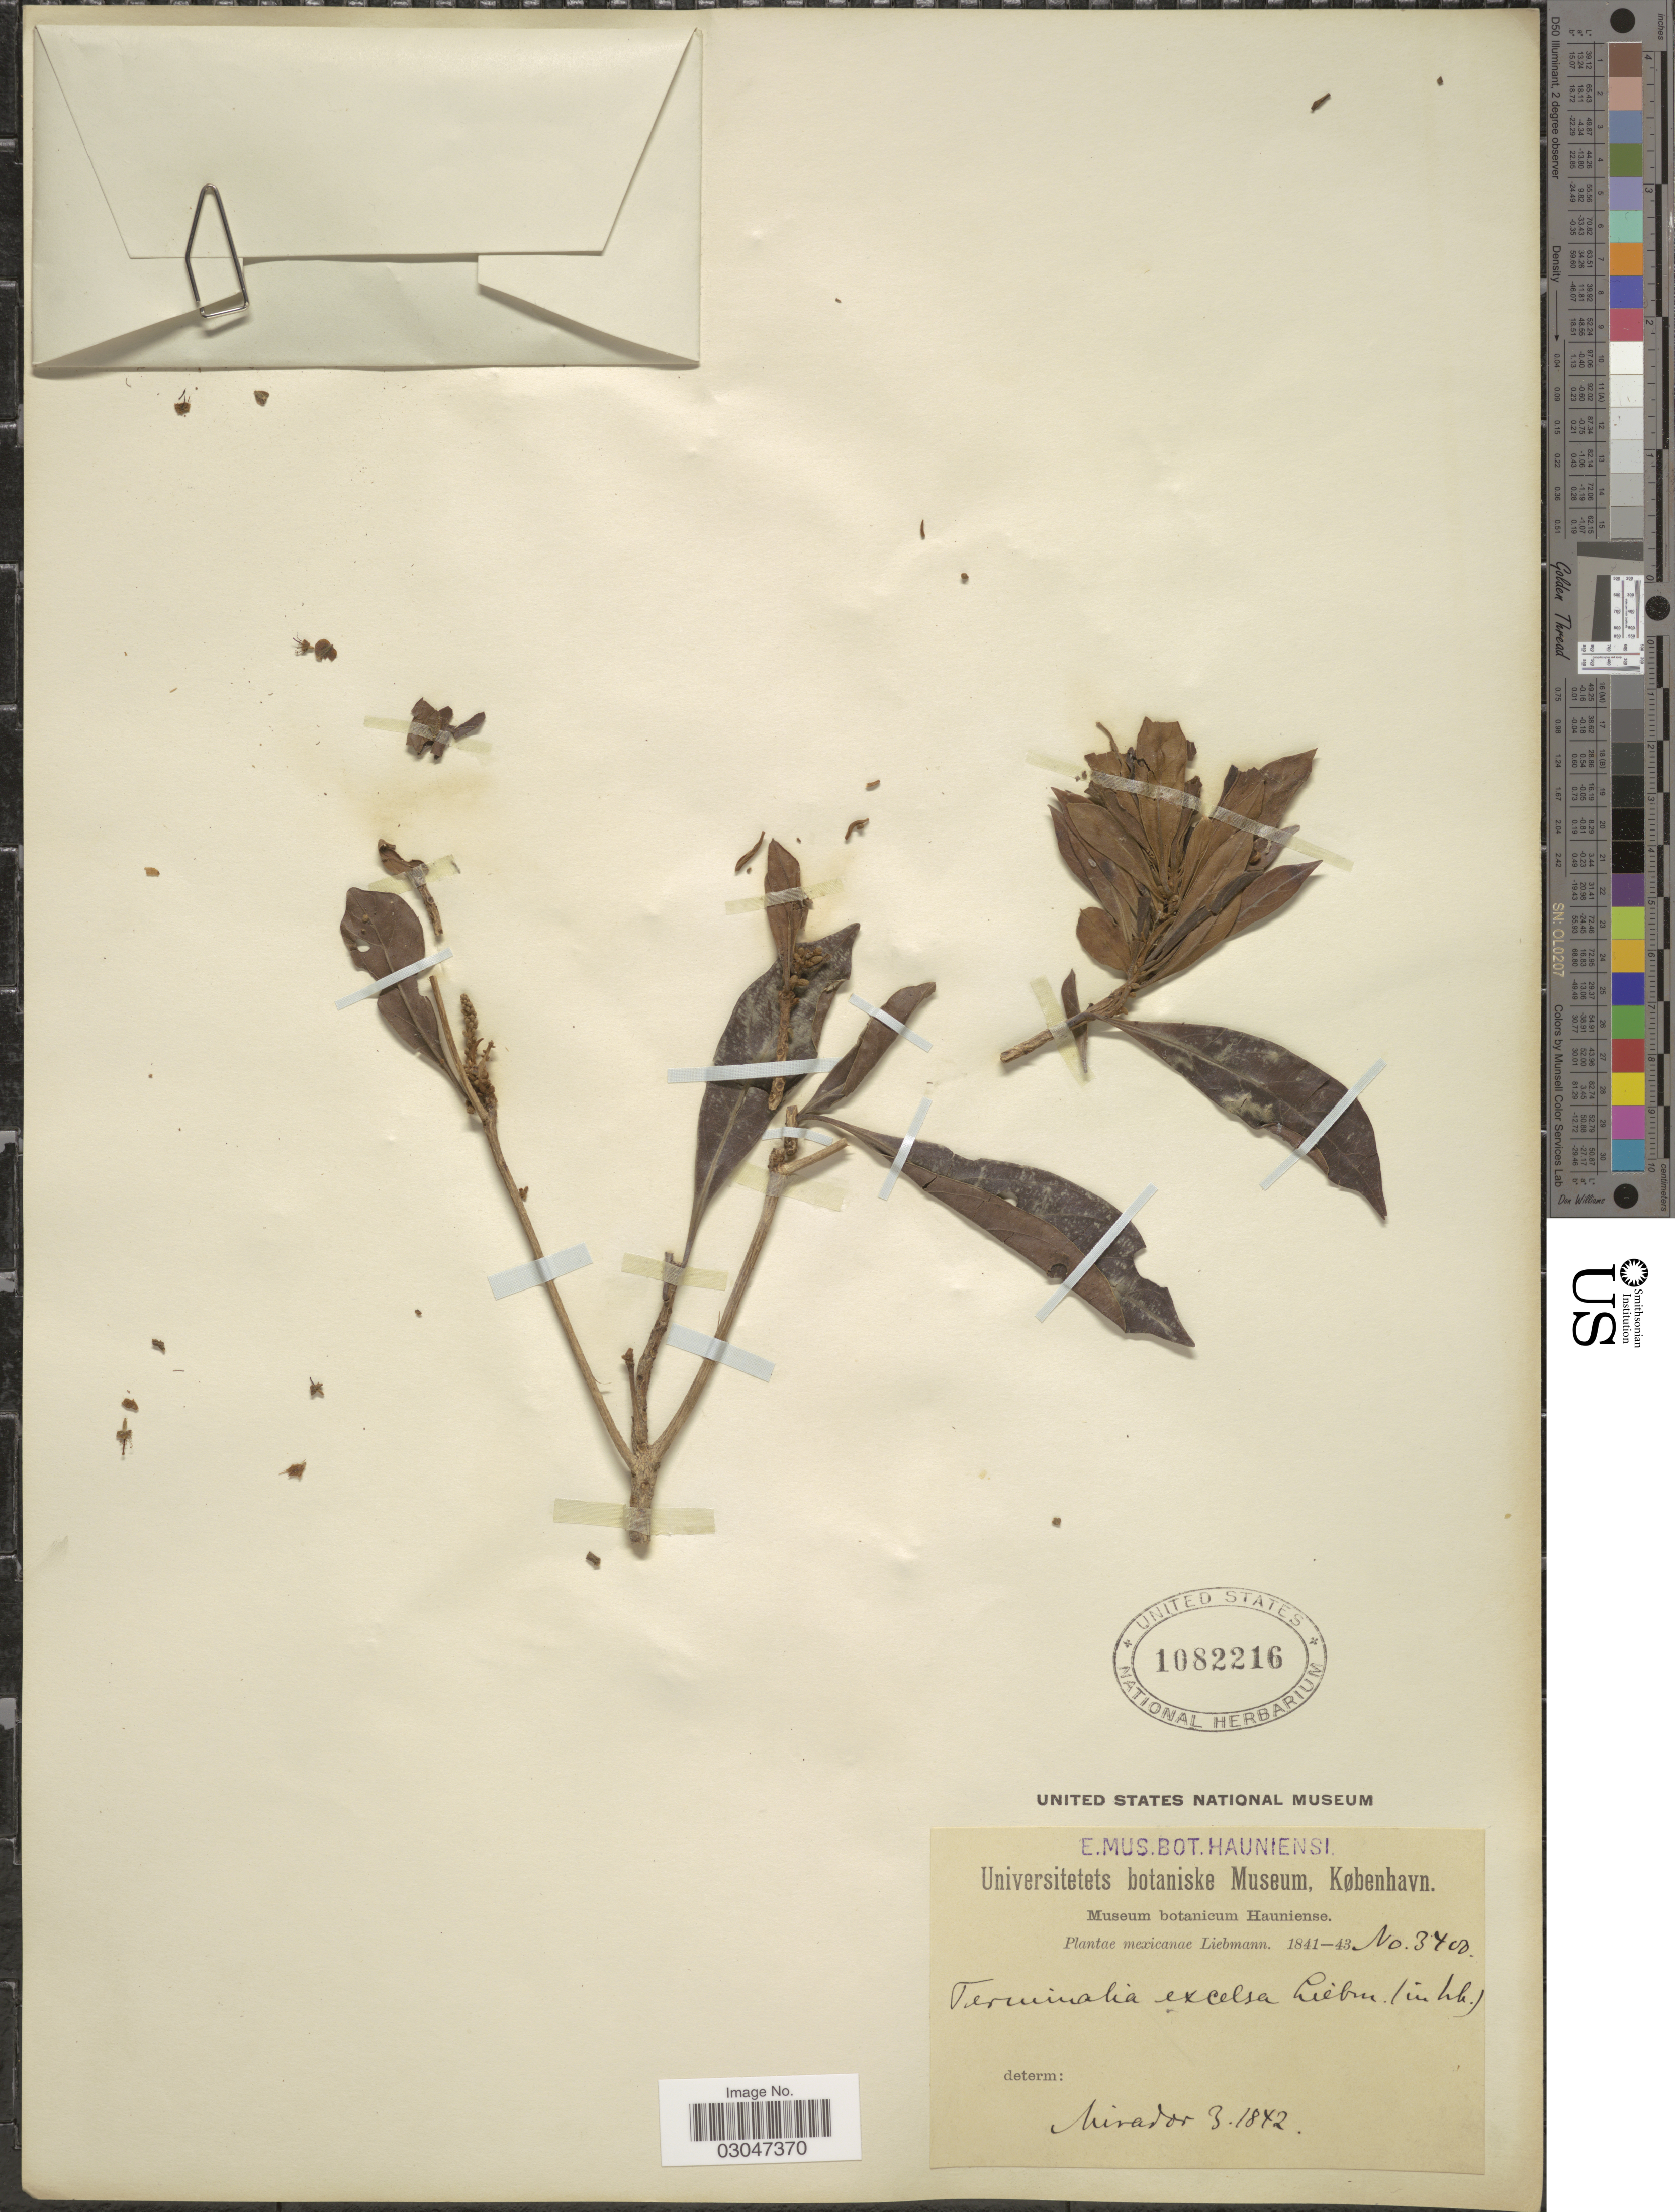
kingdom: Plantae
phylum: Tracheophyta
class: Magnoliopsida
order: Myrtales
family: Combretaceae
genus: Terminalia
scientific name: Terminalia amazonia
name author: (J.F. Gmel.) Exell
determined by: Strong, Mark T., (BOT), Smithsonian Institution - National Museum of Natural History (UNITED STATES)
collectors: Liebmann, --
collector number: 3400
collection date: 1842-03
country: Mexico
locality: Mirador.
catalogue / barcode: US 1082216